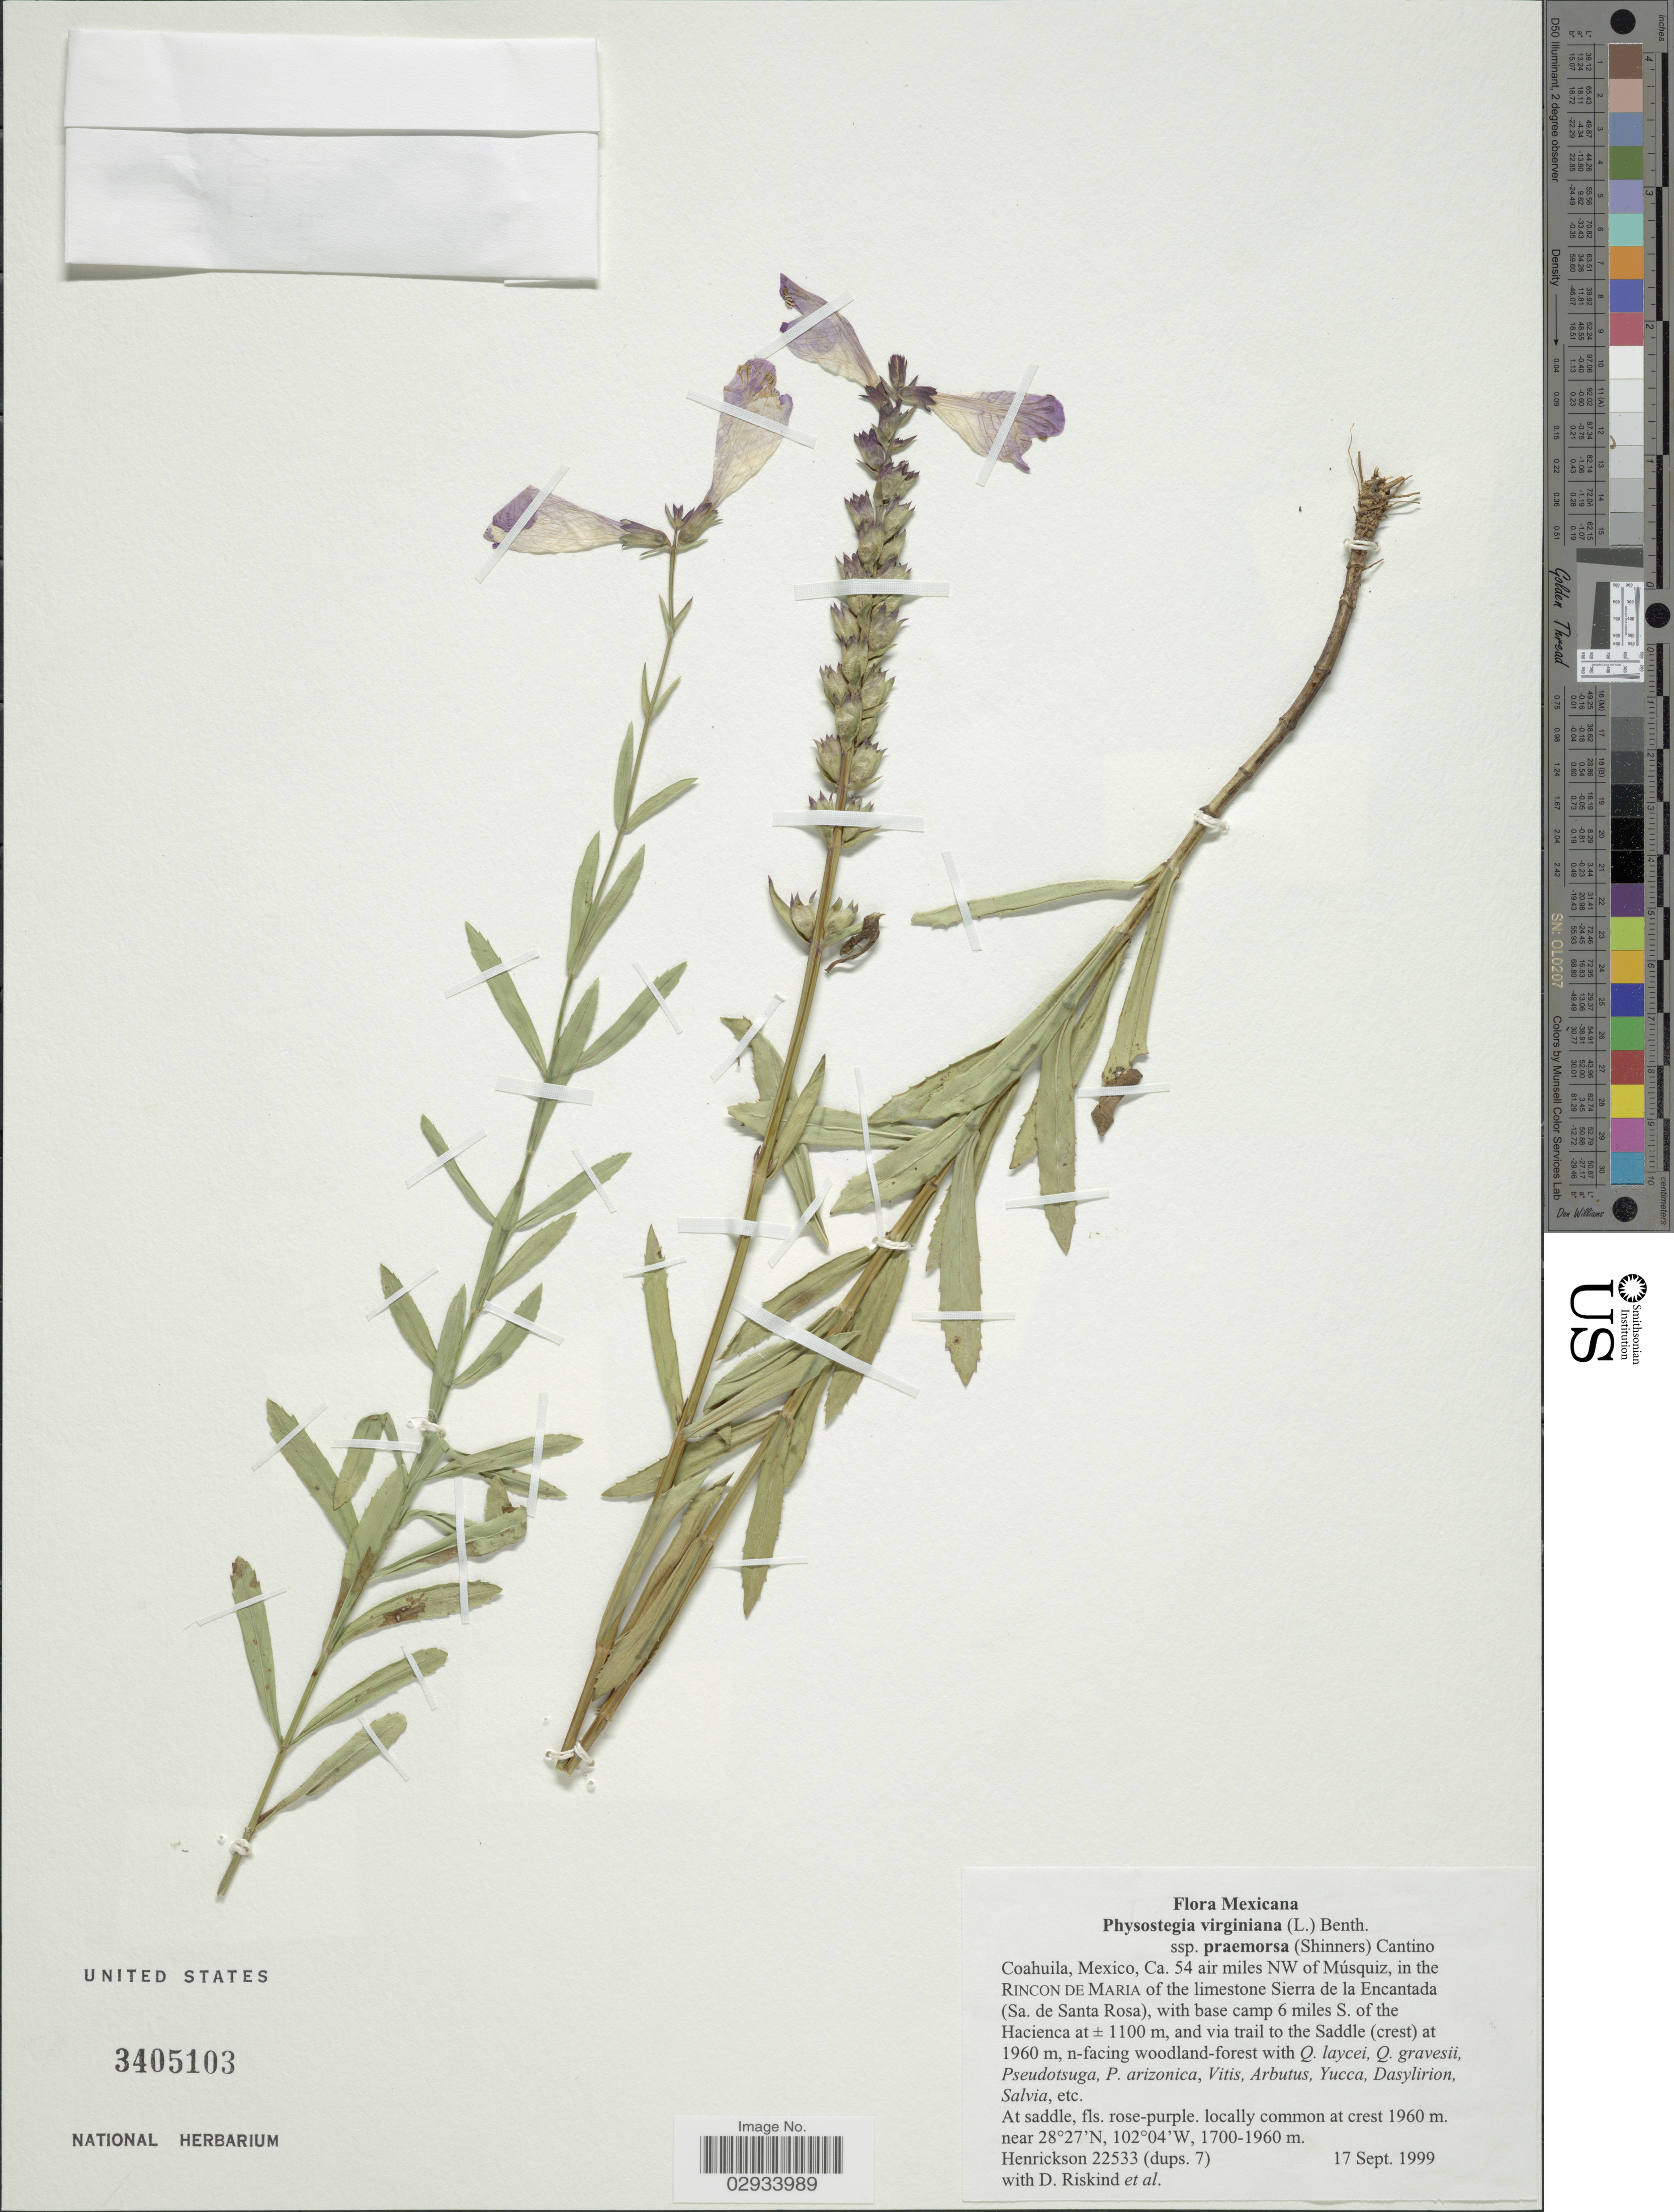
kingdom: Plantae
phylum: Tracheophyta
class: Magnoliopsida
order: Lamiales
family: Lamiaceae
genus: Physostegia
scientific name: Physostegia virginiana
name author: (L.) Benth.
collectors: -. Henrickson, D. Riskind & et al.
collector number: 22533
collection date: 1990-09-17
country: Mexico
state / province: Coahuila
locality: Coahuila, Mexico, Ca. 54 air miles NW of Músquiz, in the Rincon De Maria of the limestone Sierra de la Encantada (Sa. de Santa Rosa), with base camp 6 miles S. of the Hacienca at ± 1100 m, and via trail to the Saddle (crest) at 1960 m, n-facing woodland.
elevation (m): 1700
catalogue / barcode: US 3405103